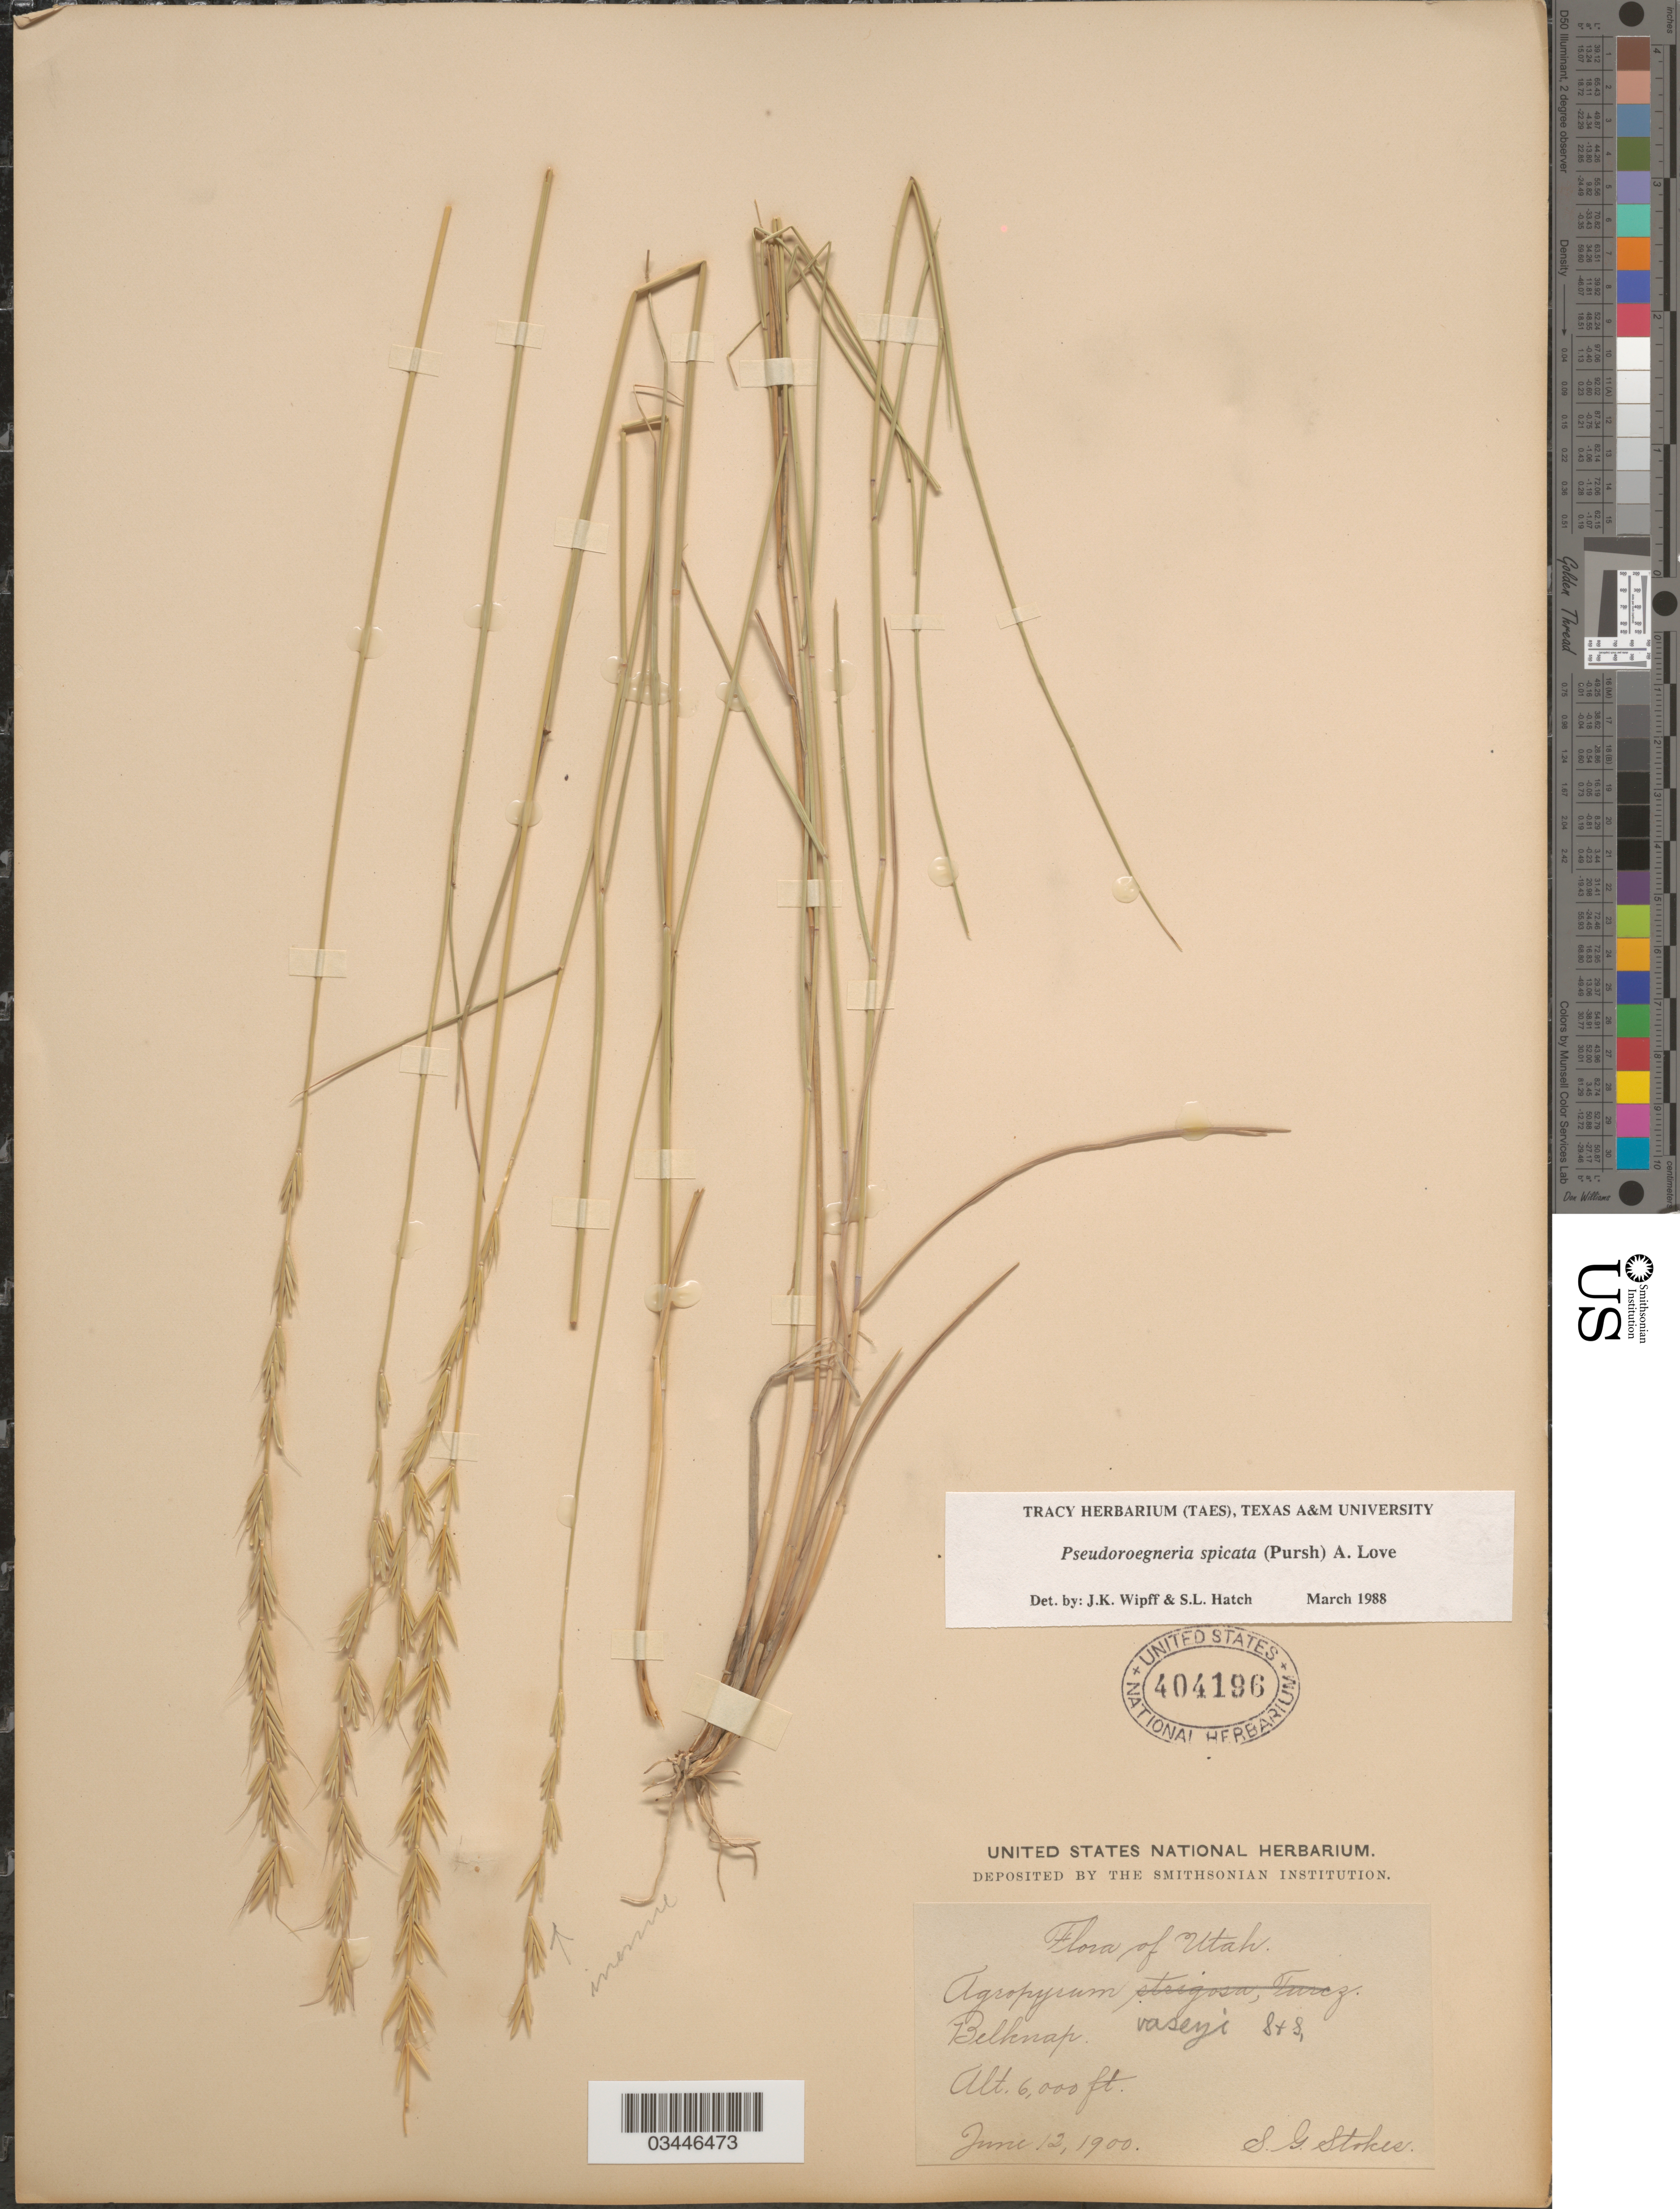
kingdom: Plantae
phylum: Tracheophyta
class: Liliopsida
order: Poales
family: Poaceae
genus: Pseudoroegneria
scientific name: Pseudoroegneria spicata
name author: (Pursh) Á. Löve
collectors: S. G. Stokes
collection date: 1900-06-12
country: United States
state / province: Utah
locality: Belknap.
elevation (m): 1829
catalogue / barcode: US 404196